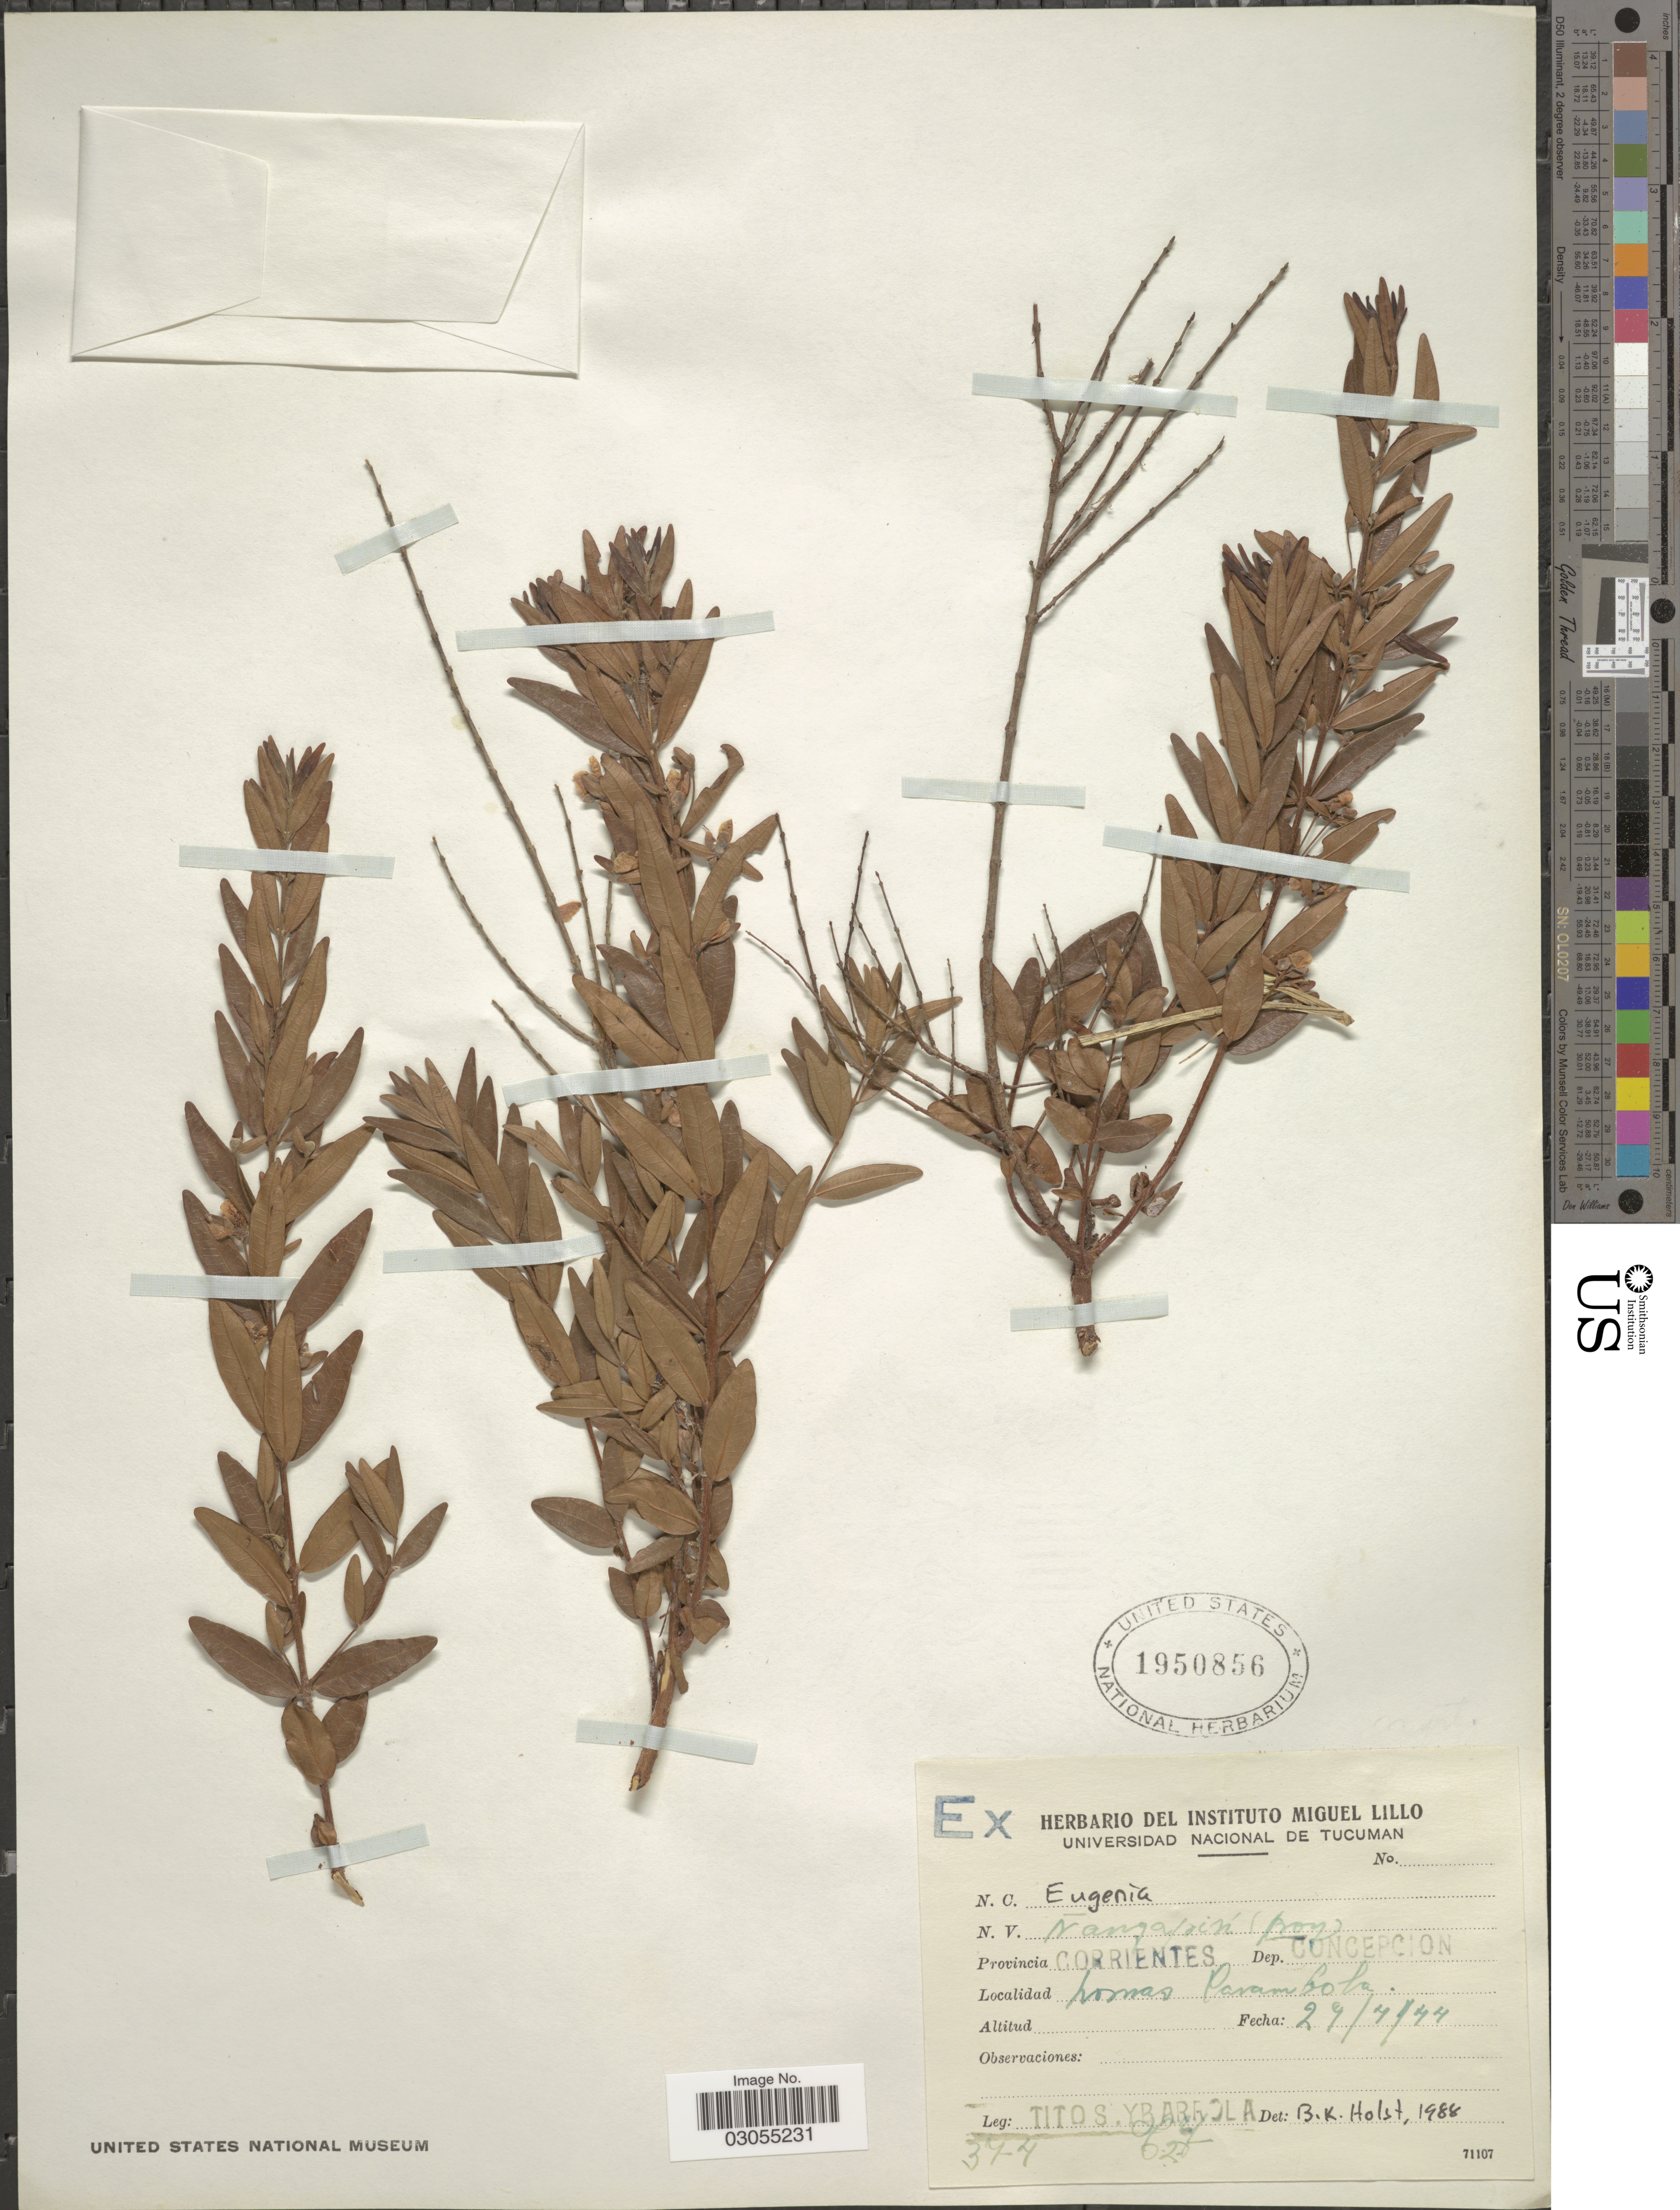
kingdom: Plantae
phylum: Tracheophyta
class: Magnoliopsida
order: Myrtales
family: Myrtaceae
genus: Eugenia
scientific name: Eugenia sp.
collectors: T. Stybarrola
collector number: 374/626*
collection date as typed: Transcribed d/m/y: 29/4/44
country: Argentina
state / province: Corrientes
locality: Dep. Concepcion, Lomas Carambola..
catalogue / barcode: US 1950856